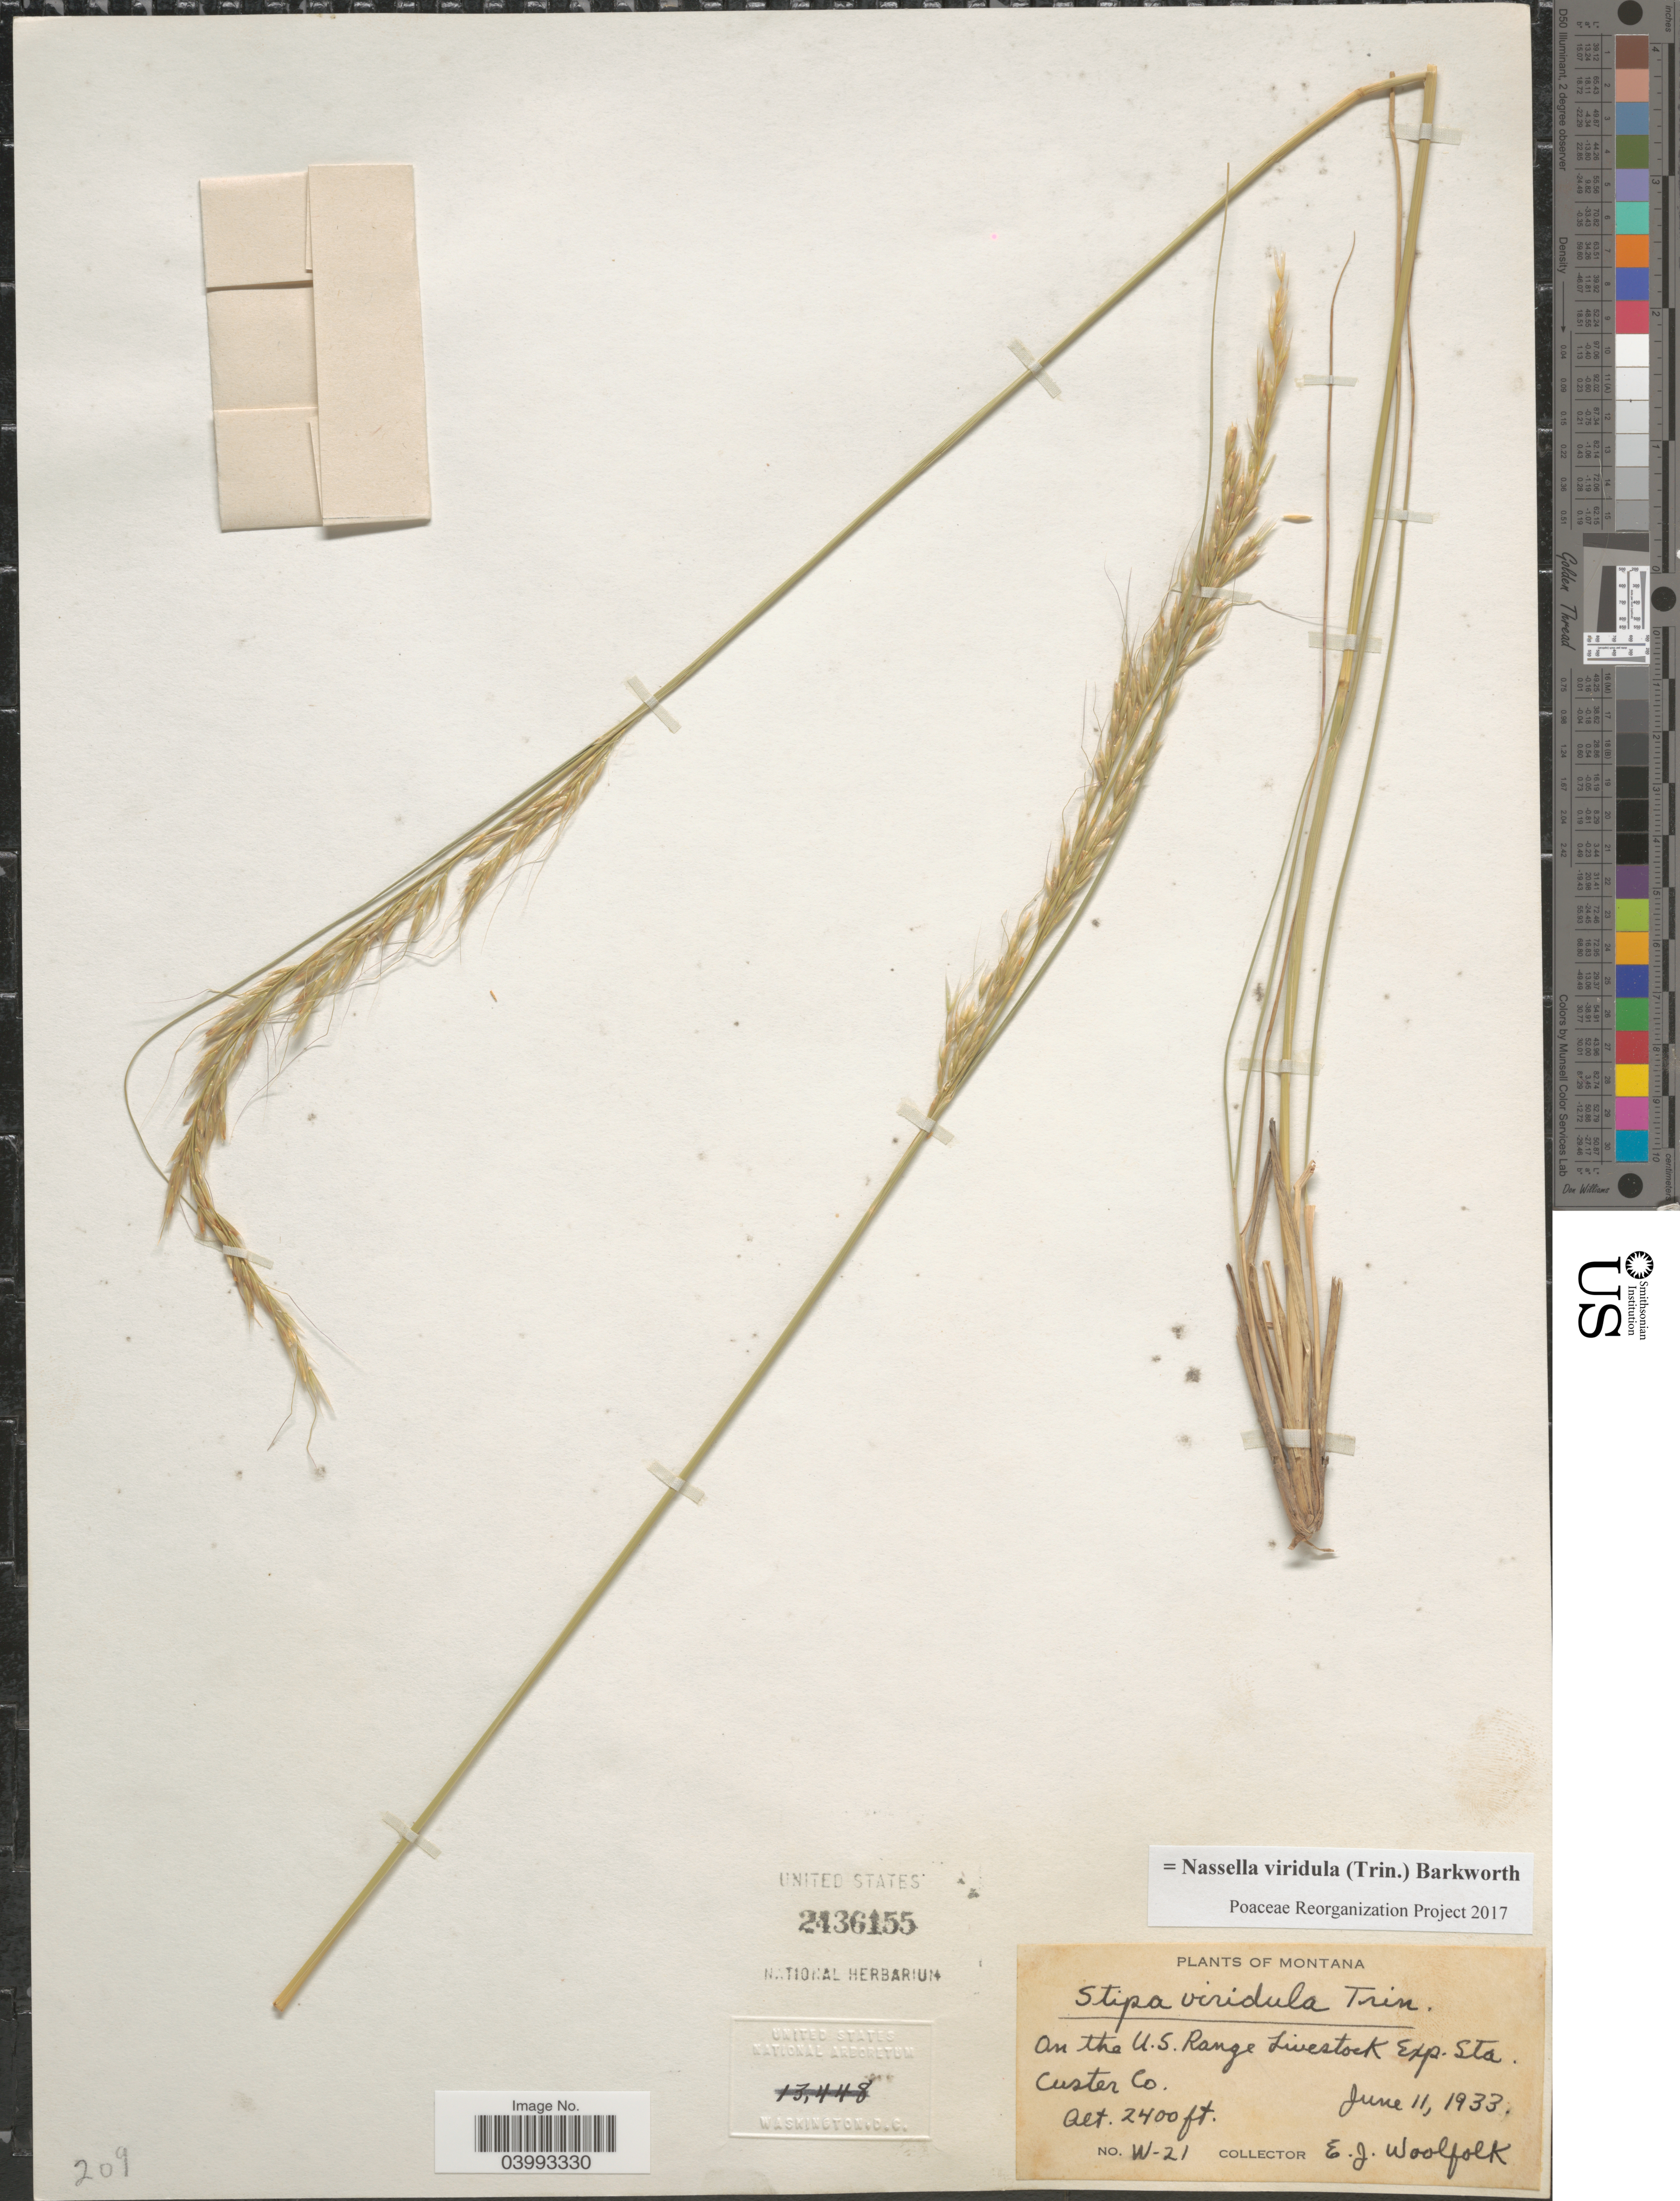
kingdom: Plantae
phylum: Tracheophyta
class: Liliopsida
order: Poales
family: Poaceae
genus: Nassella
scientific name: Nassella viridula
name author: (Trin.) Barkworth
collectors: E. Woolfolk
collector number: W-21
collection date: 1933-06-11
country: United States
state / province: Montana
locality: On the U.S. Range Livestock Exp. Sta. Custer Co.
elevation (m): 732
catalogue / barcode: US 2436155